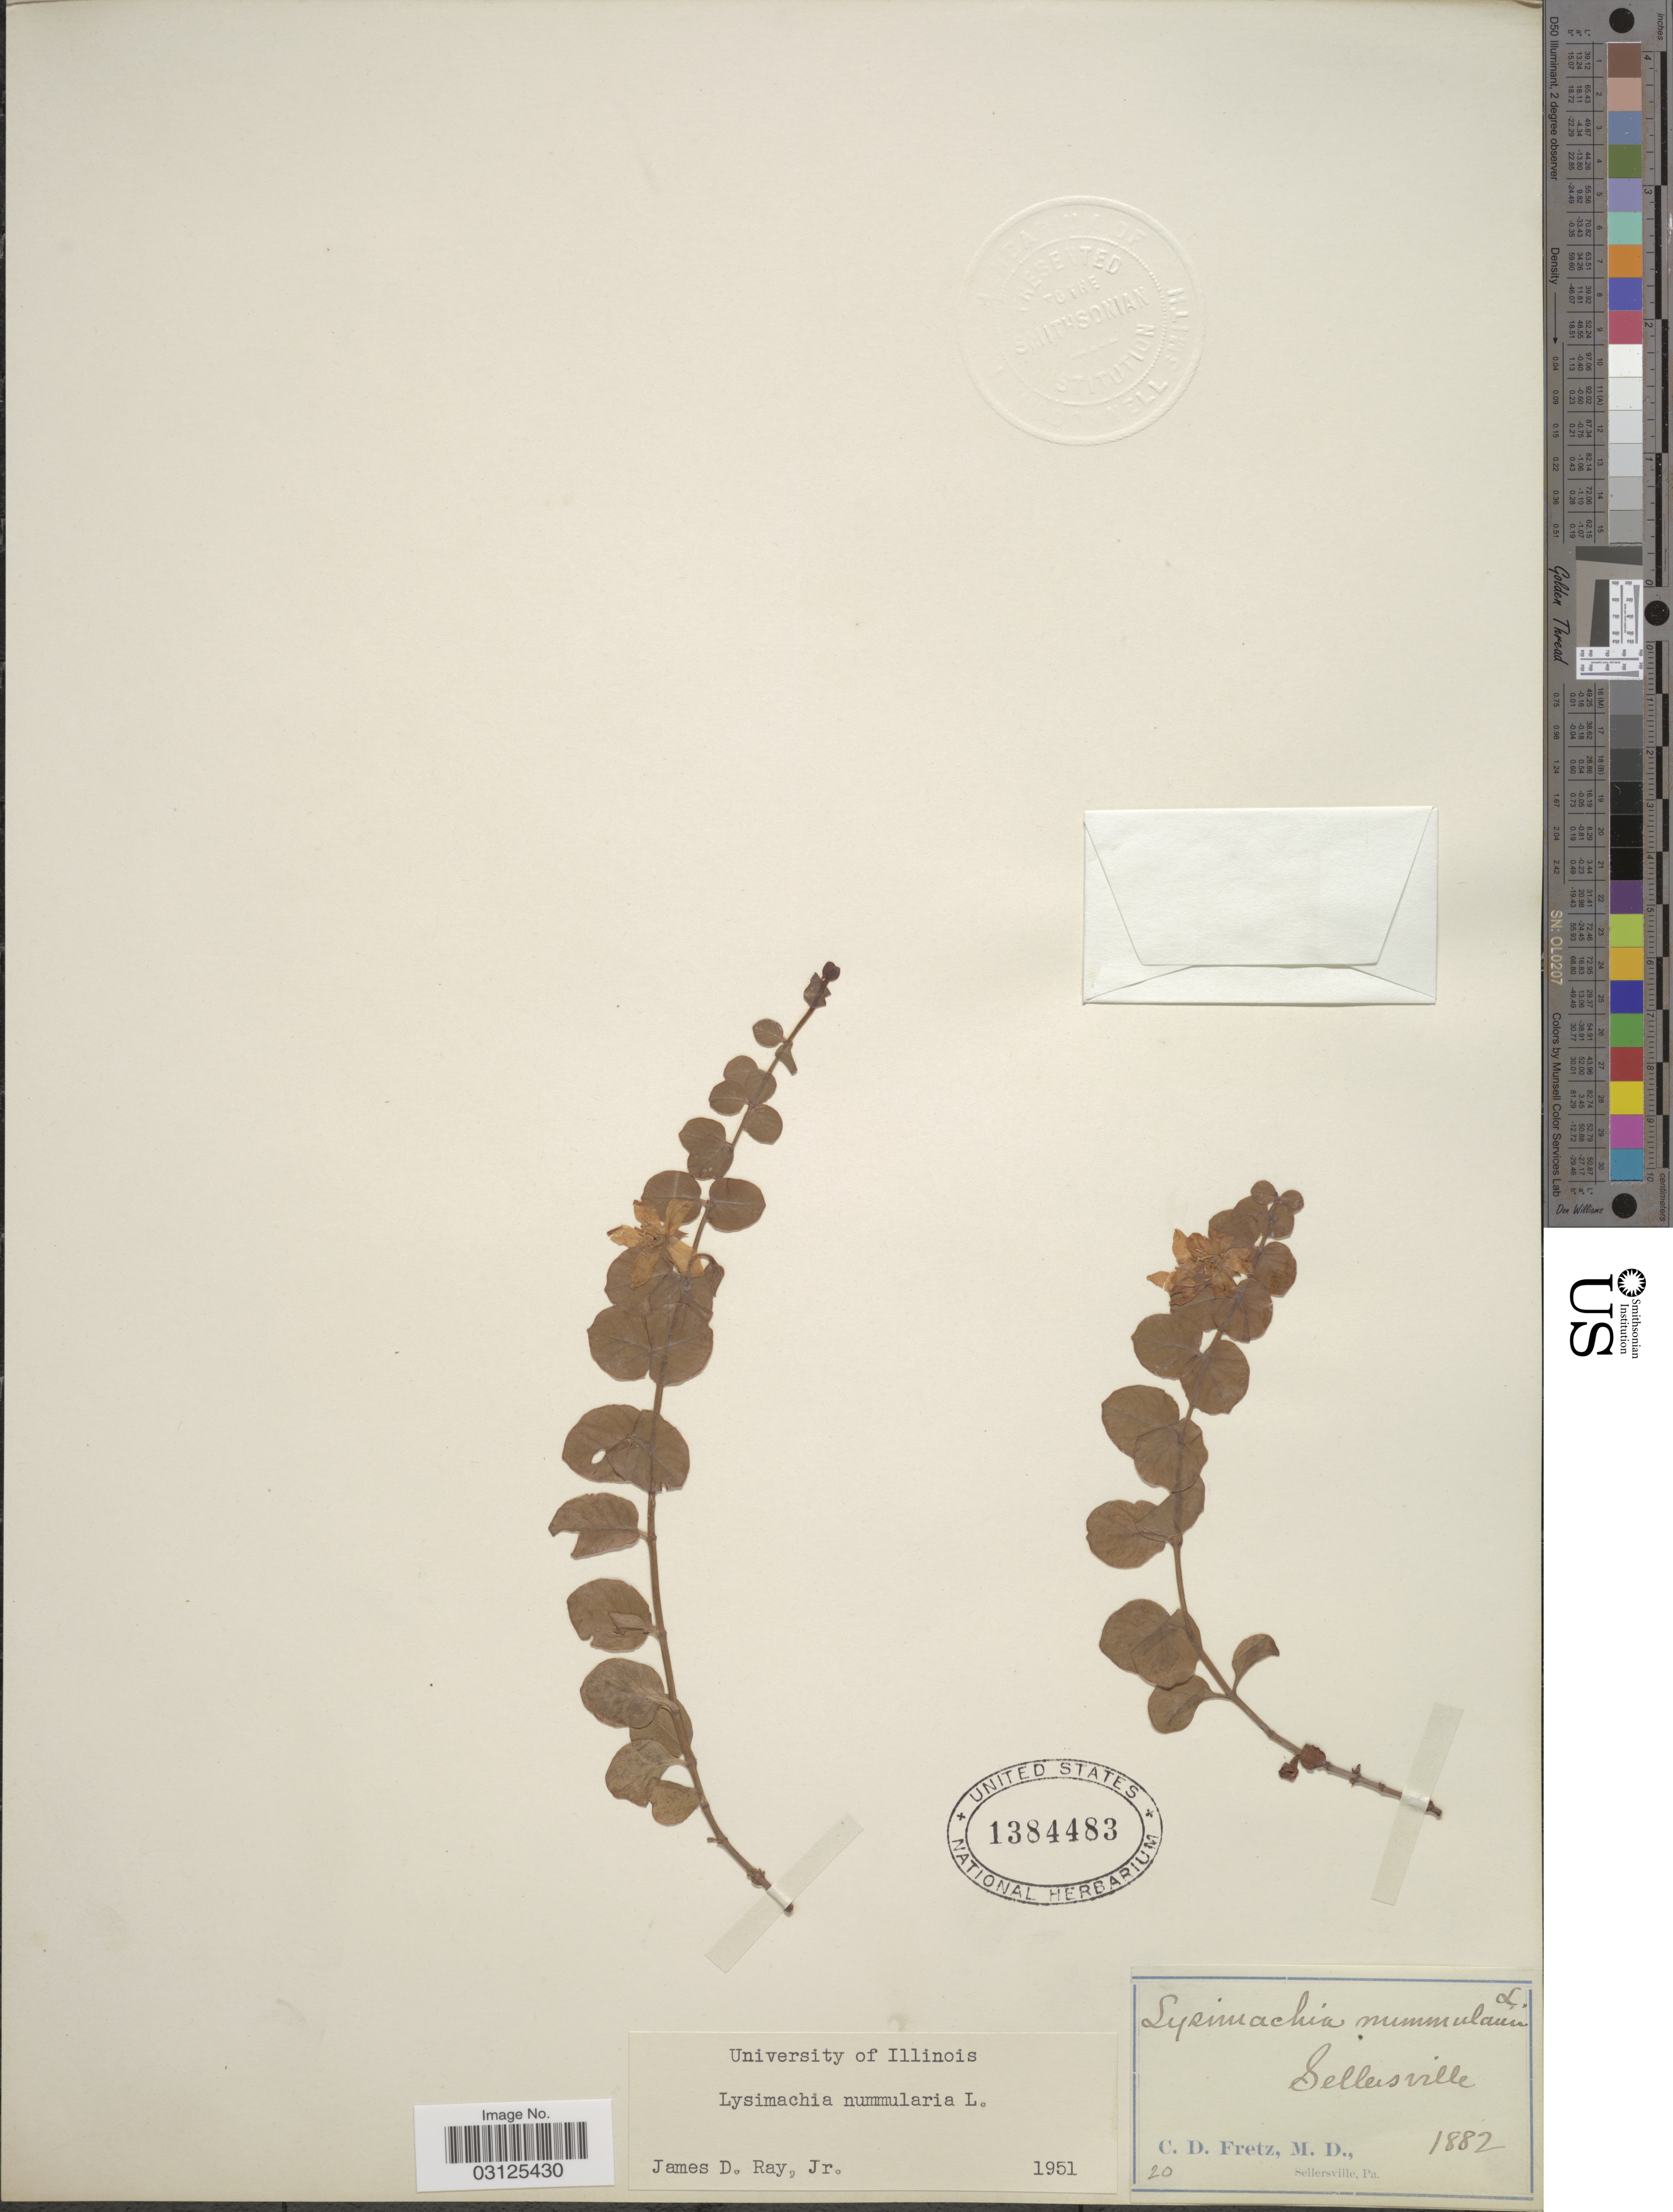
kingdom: Plantae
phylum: Tracheophyta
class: Magnoliopsida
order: Ericales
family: Primulaceae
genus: Lysimachia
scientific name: Lysimachia nummularia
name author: L.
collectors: C. D. Fretz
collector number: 20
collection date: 1882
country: United States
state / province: Pennsylvania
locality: Sellersville.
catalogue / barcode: US 1384483